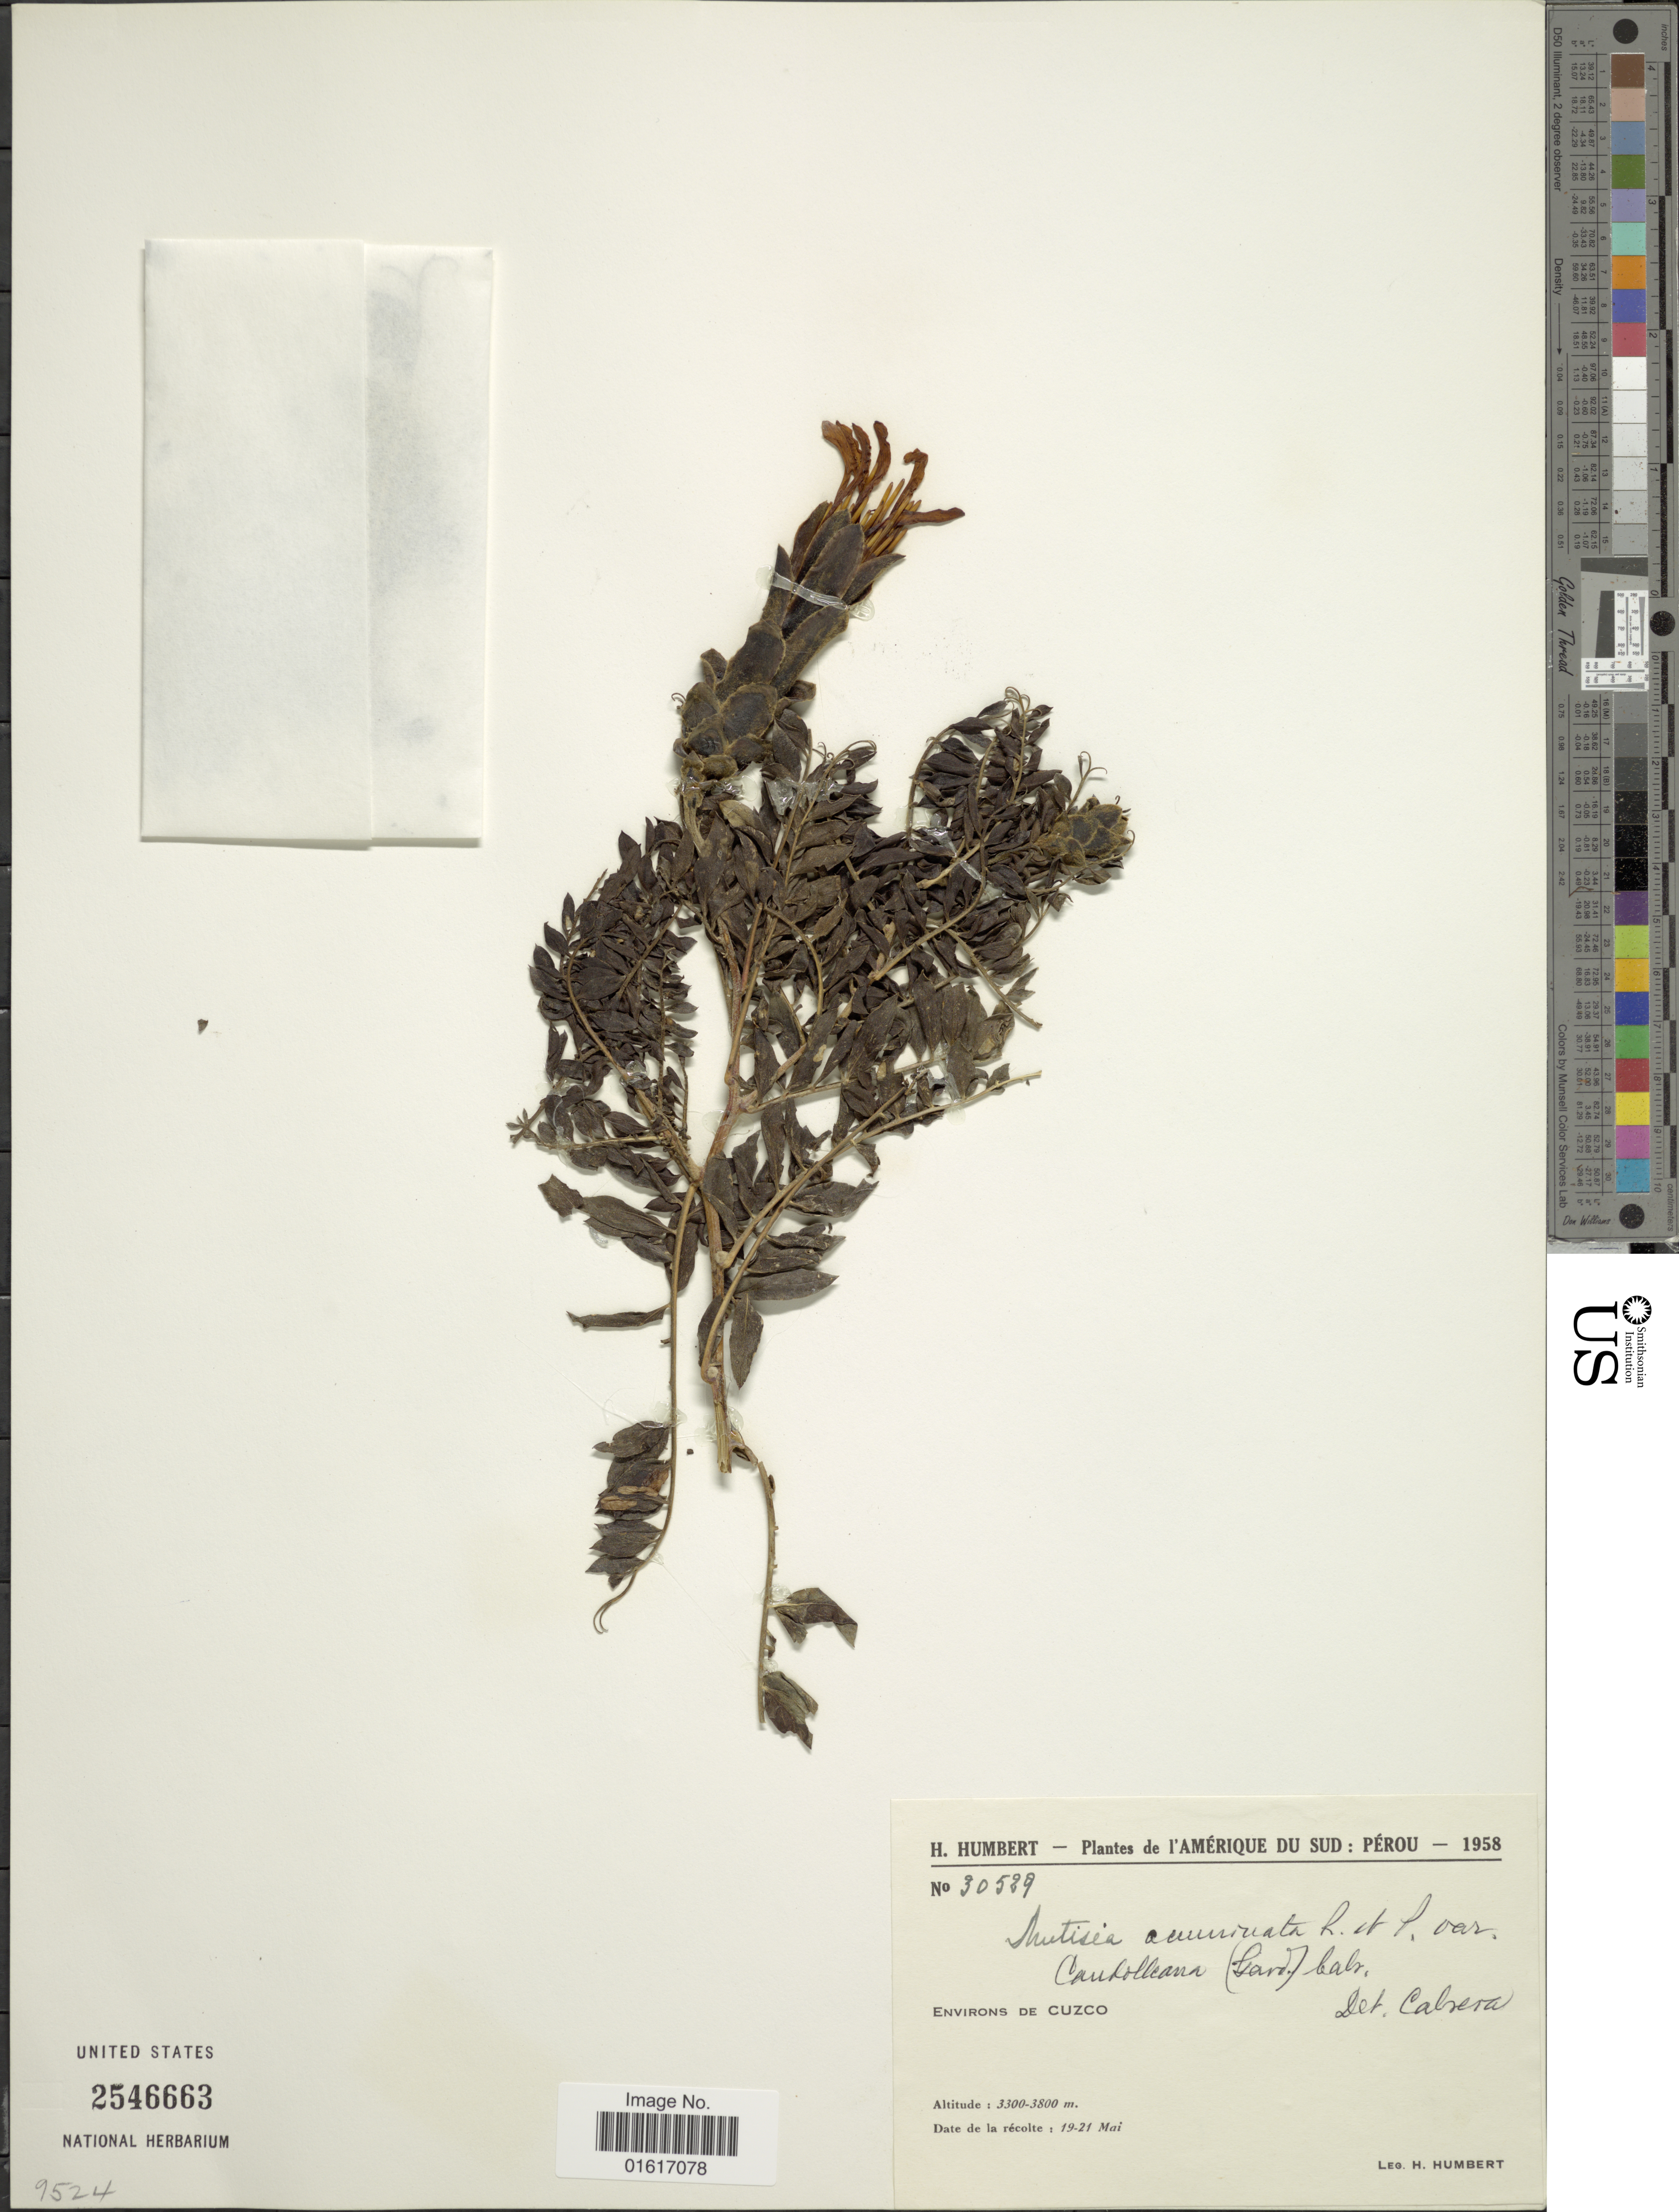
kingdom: Plantae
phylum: Tracheophyta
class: Magnoliopsida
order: Asterales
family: Asteraceae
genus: Mutisia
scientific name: Mutisia acuminata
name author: Ruiz & Pav.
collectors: H. Humbert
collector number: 30529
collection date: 1958-05-19/1958-05-21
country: Peru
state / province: Cusco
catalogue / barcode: US 2546663